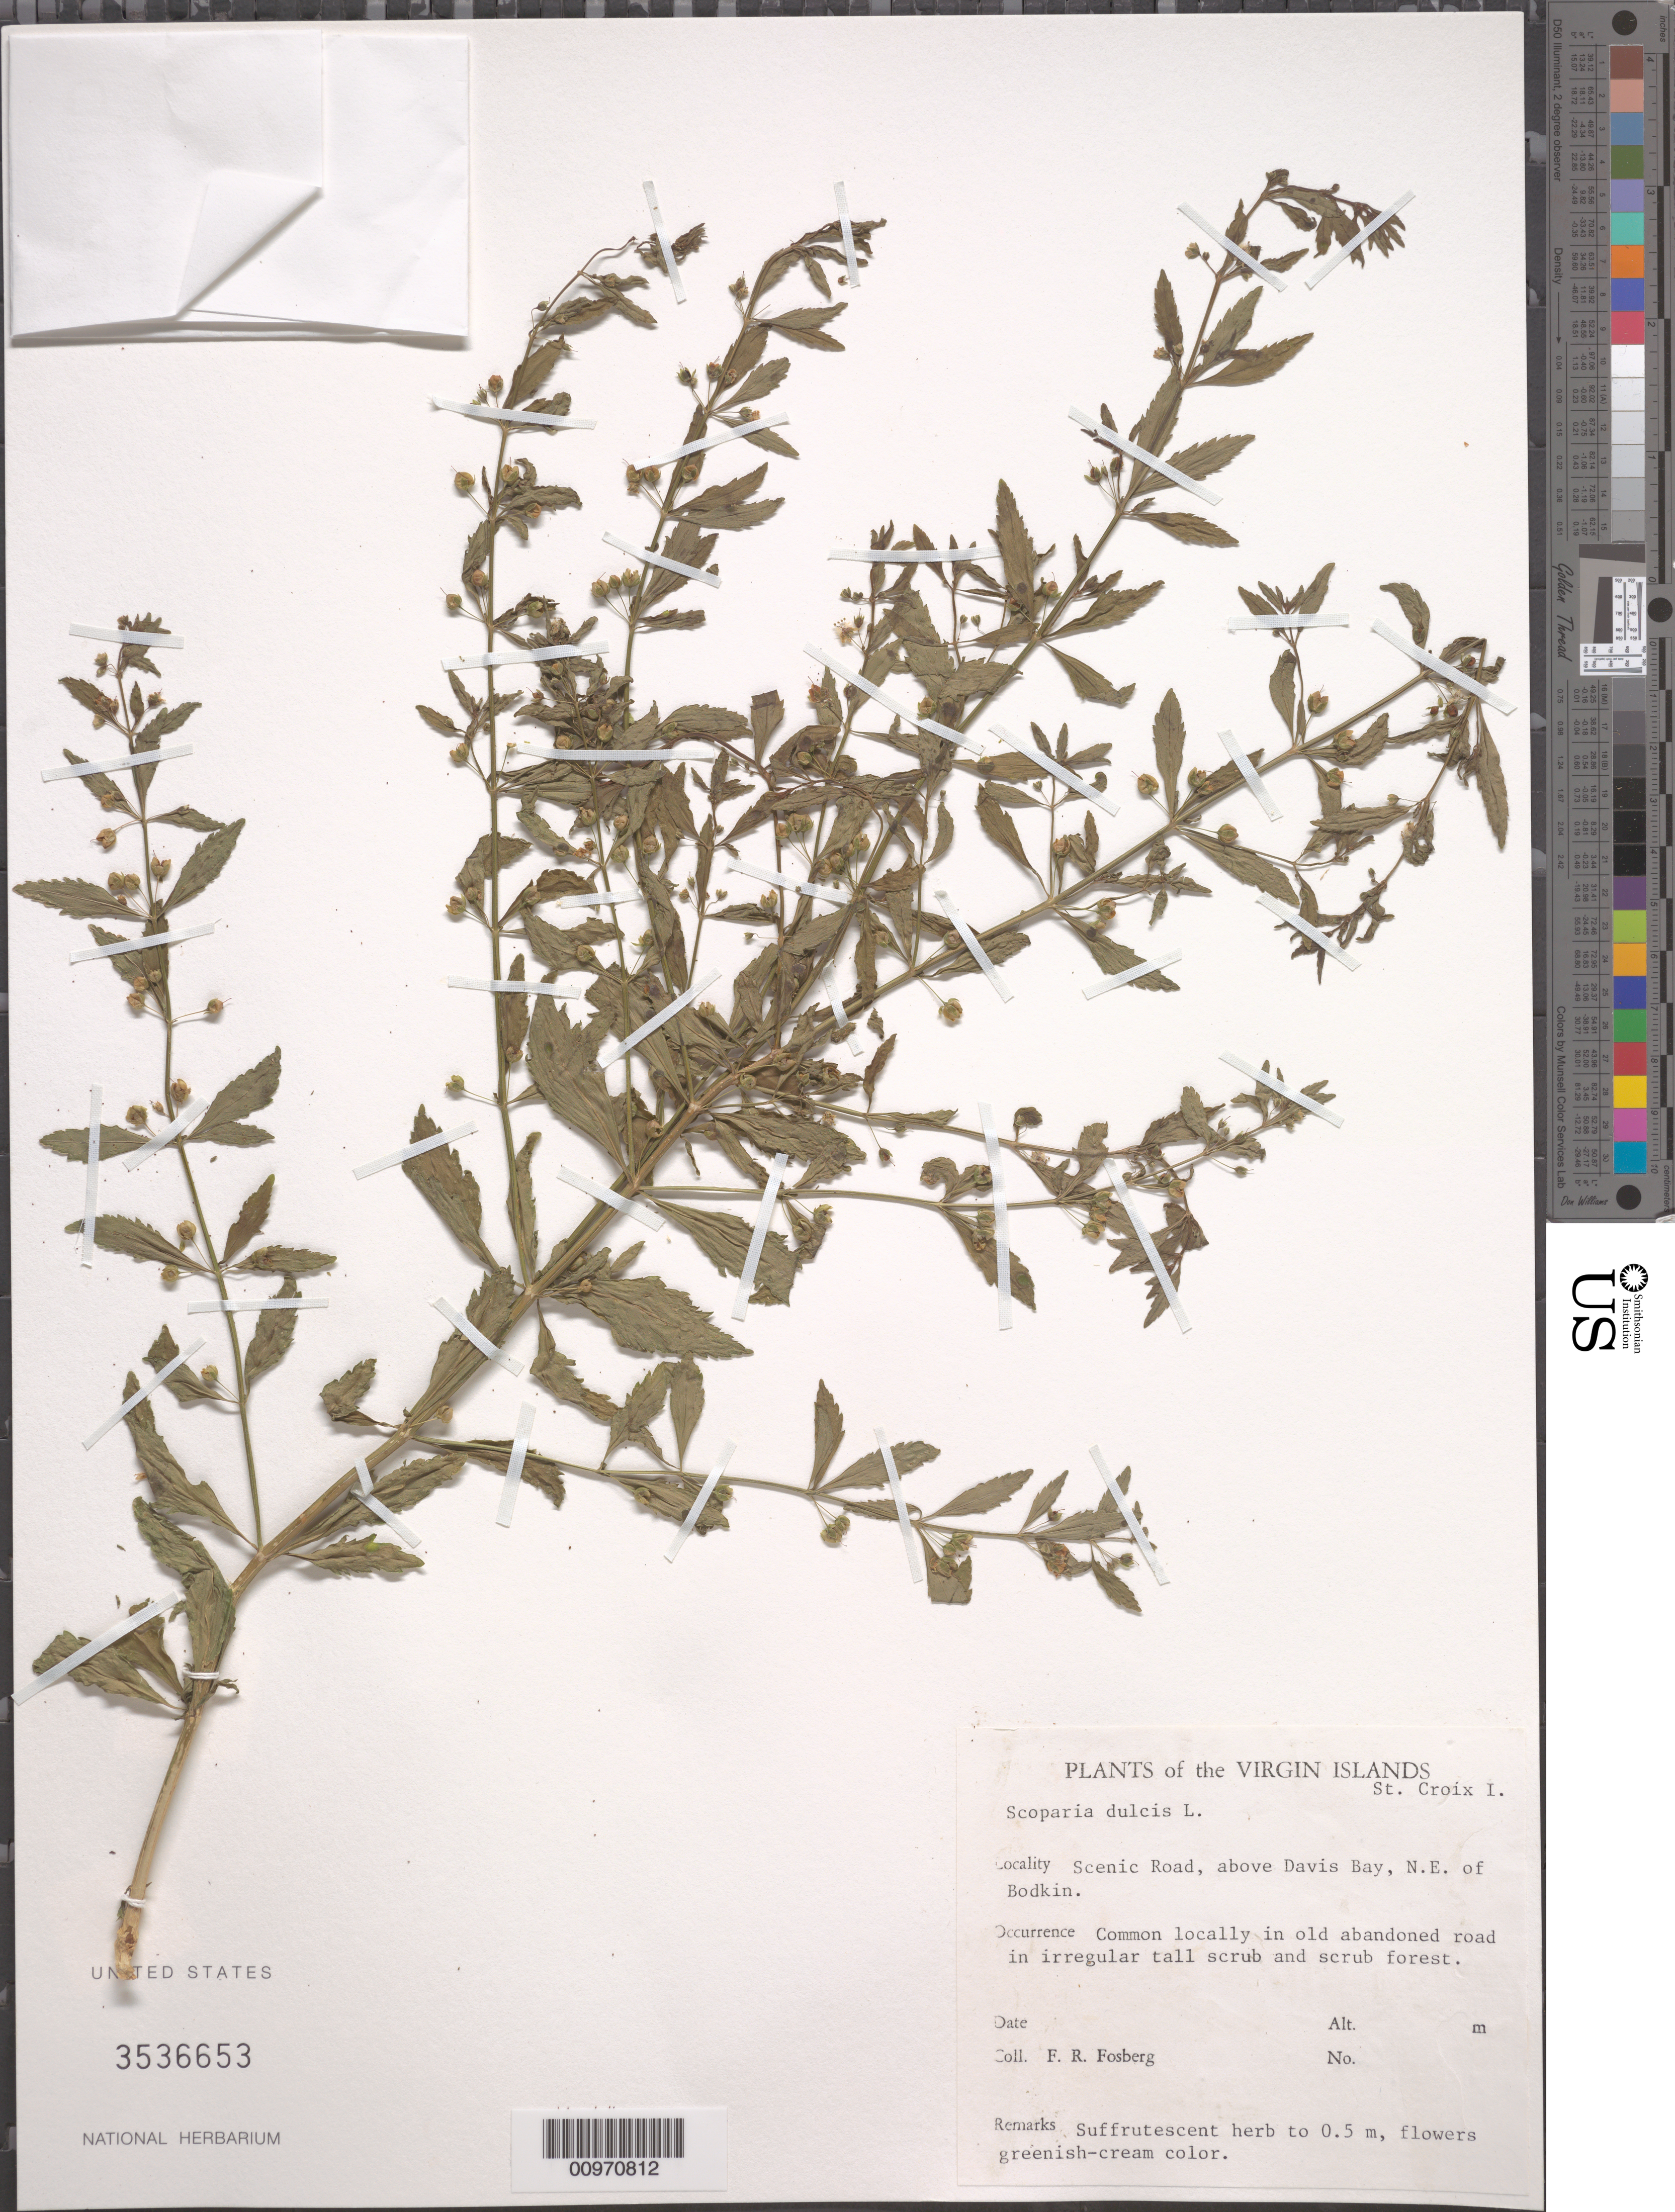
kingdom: Plantae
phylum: Tracheophyta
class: Magnoliopsida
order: Lamiales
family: Plantaginaceae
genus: Scoparia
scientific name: Scoparia dulcis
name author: L.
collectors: F. R. Fosberg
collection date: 1980-01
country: U.S. Virgin Islands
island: St. Croix I.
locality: Scenic Road, above Davis Bay, NE of Bodkin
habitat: Common locally in old abandoned road in irregular tall scrub and scrub forest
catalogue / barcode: US 3536653